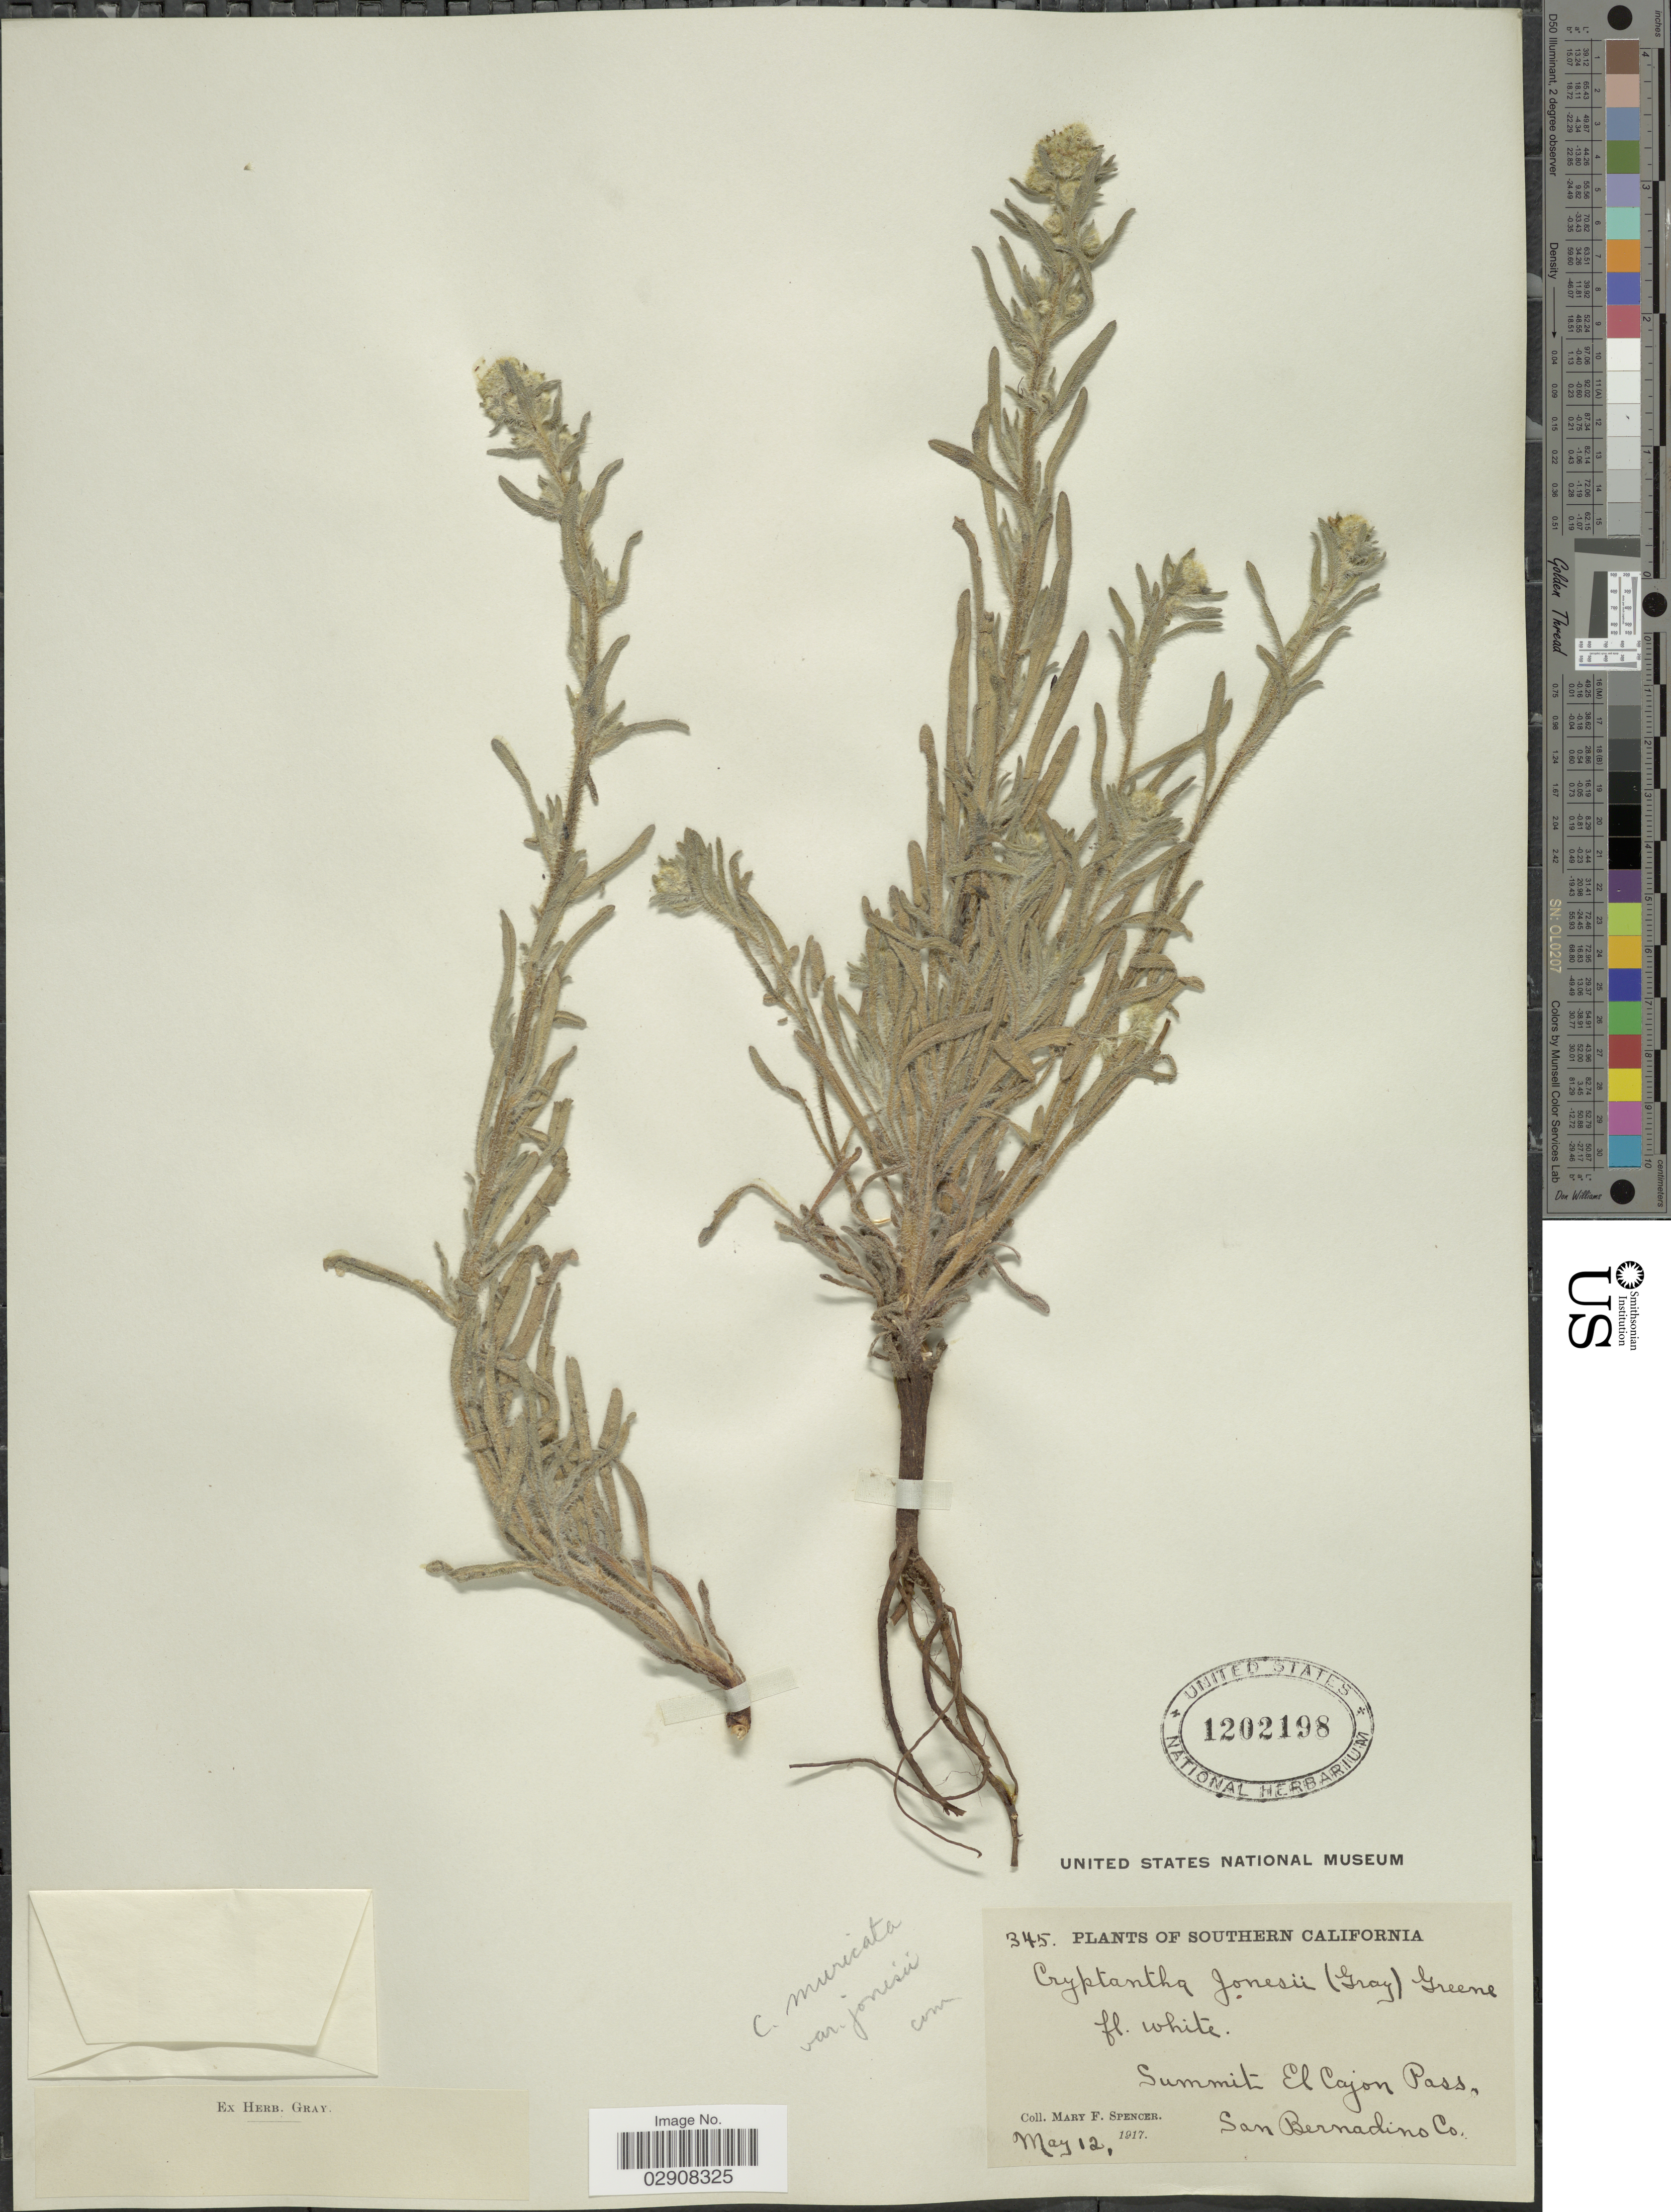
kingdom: Plantae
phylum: Tracheophyta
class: Magnoliopsida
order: Boraginales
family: Boraginaceae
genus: Cryptantha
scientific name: Cryptantha muricata var. jonesii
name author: (A. Gray) I.M. Johnst.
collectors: M. Spencer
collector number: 345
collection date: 1917-05-12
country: United States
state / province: California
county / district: San Bernardino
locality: Southern California. Summit of El Cajon Pass, San Bernardino Co.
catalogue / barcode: US 1202198